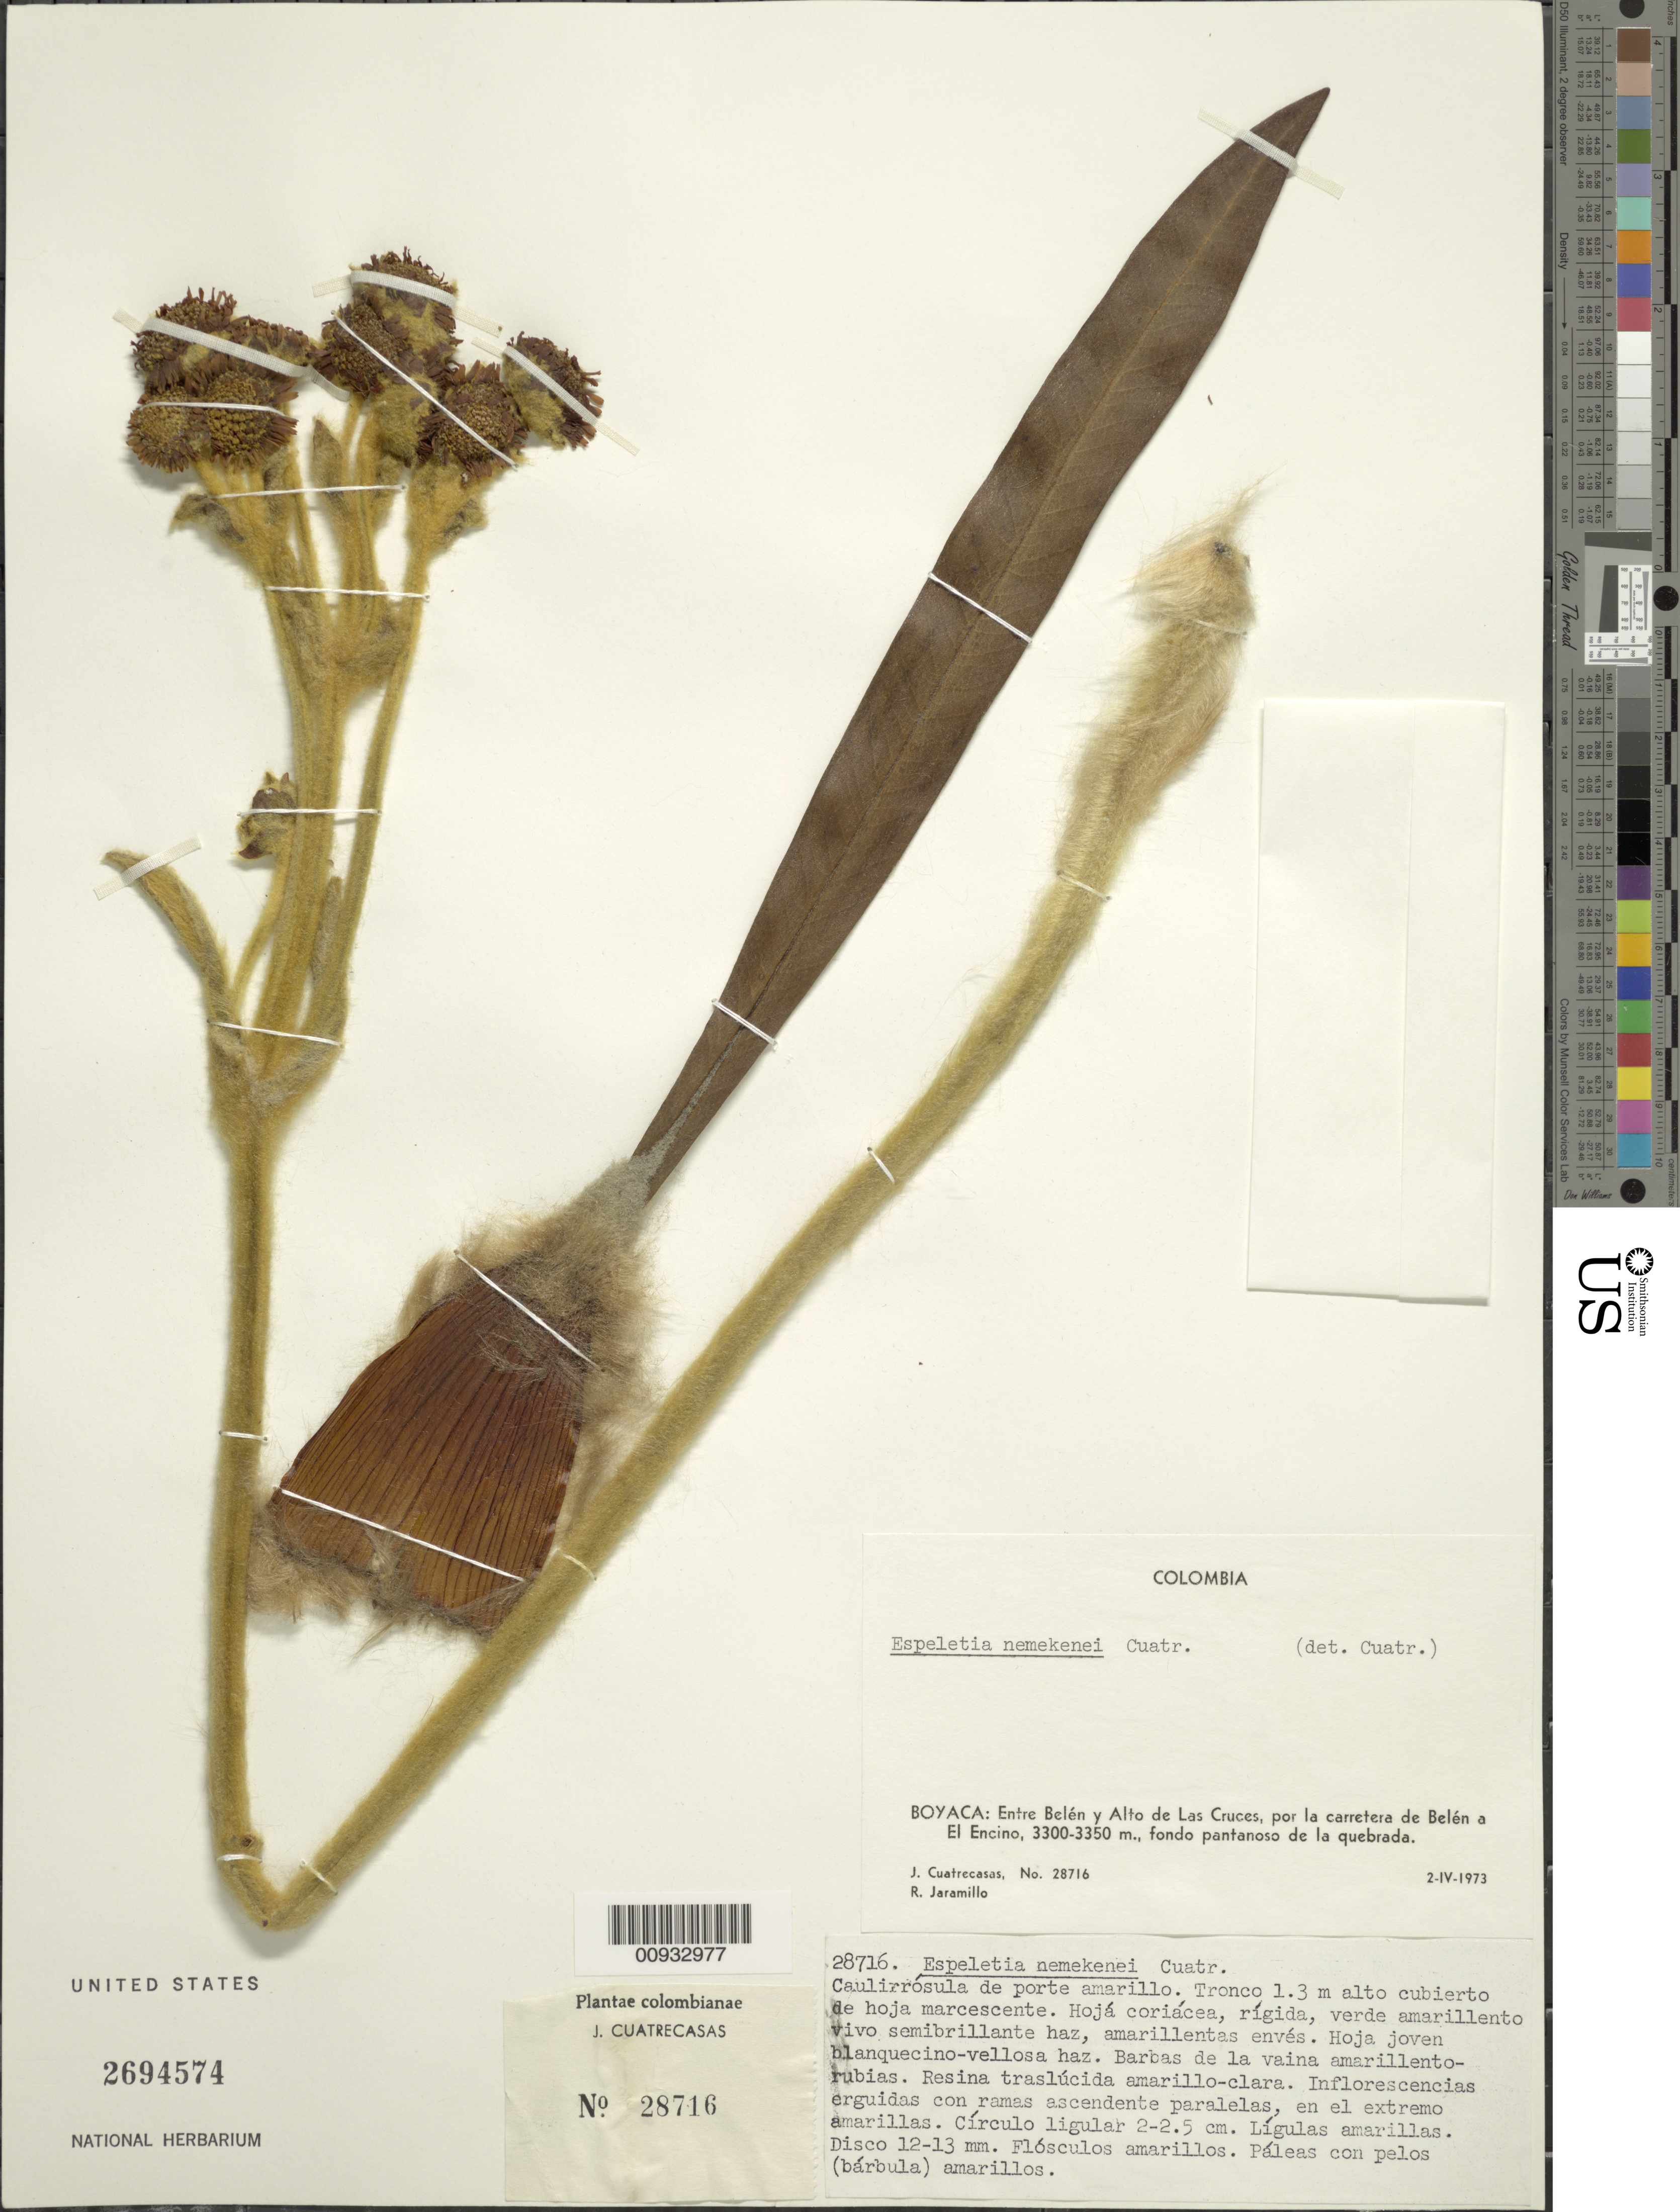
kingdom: Plantae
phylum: Tracheophyta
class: Magnoliopsida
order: Asterales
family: Asteraceae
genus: Espeletia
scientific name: Espeletia nemekenei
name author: Cuatrec.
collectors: J. Cuatrecasas & R. Jaramillo M.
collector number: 28716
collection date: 1973-04-02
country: Colombia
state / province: Boyacá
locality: Entre Belén y el Alto de las Cruces, por la carretera de Belén a El Encino, fondo pantanoso de la quebrada.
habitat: Fondo pantanoso de quebrada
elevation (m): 3300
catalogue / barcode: US 2694574